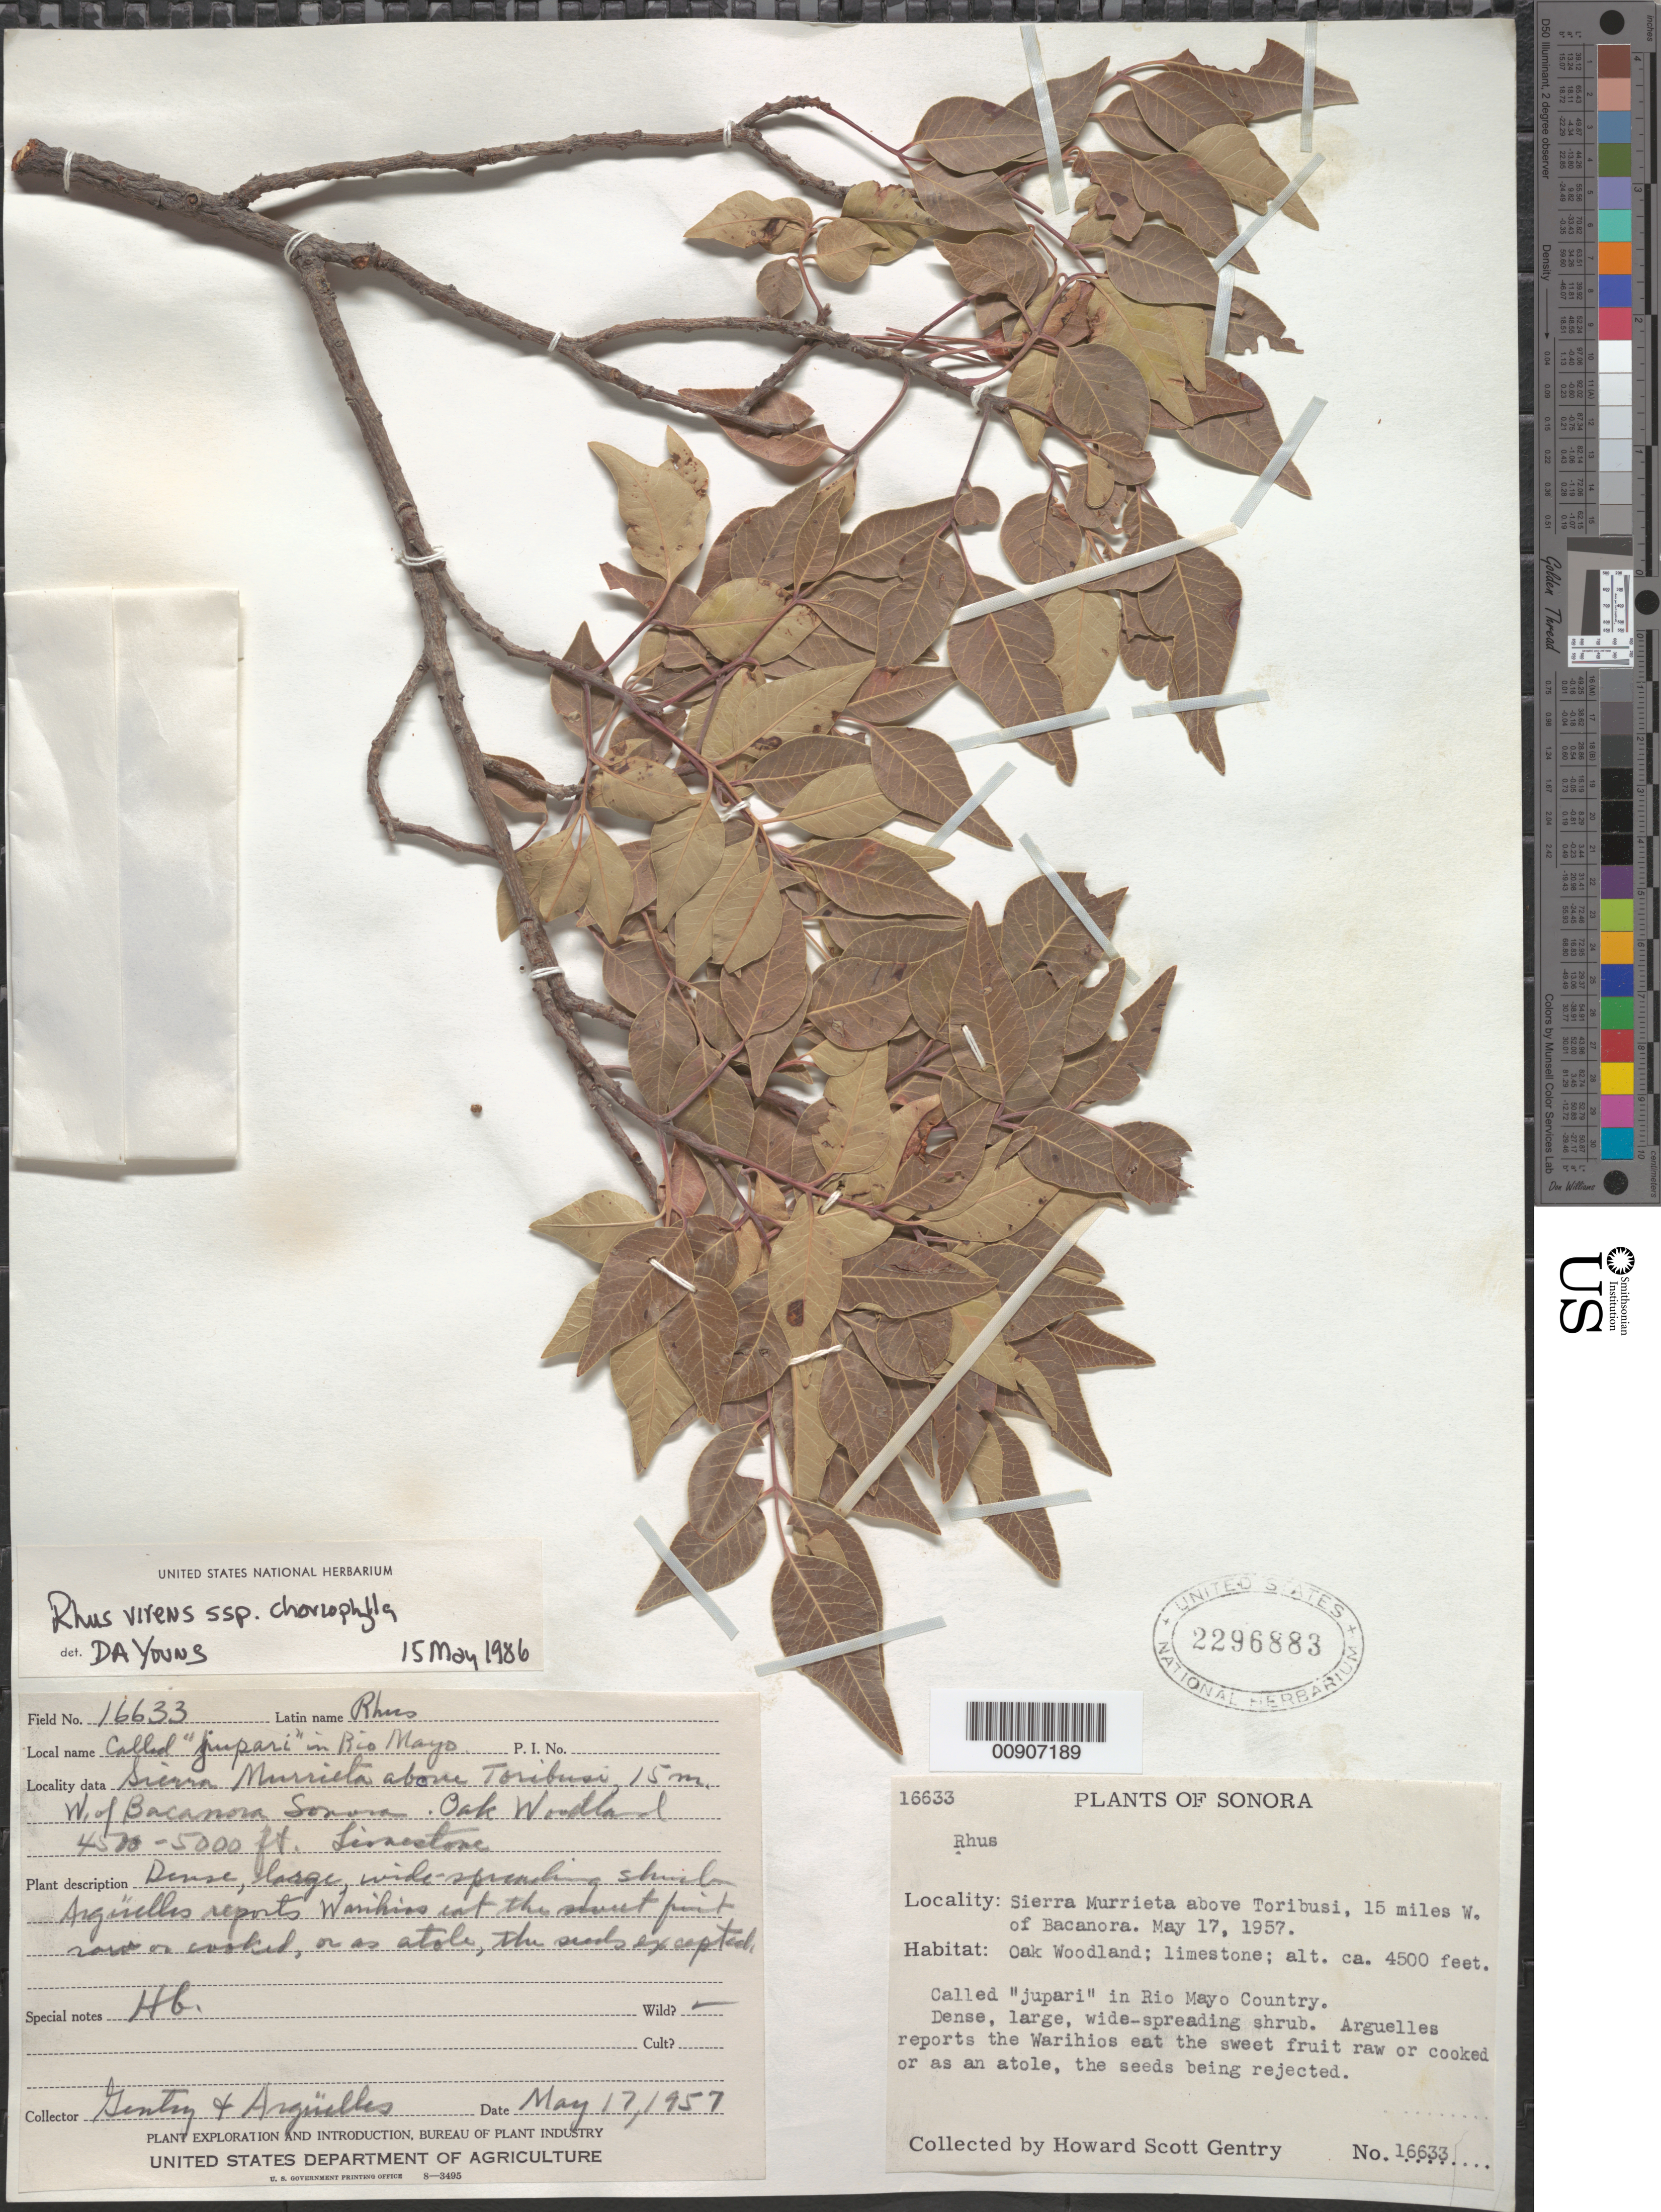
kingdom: Plantae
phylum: Tracheophyta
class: Magnoliopsida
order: Sapindales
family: Anacardiaceae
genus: Rhus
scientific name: Rhus choriophylla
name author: Wooton & Standl.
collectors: H. S. Gentry & Arguelles, --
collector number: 16633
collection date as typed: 17 May 1957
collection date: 1957-05-17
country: Mexico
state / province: Sonora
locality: Sierra Murrieta above Toribusi, 15 miles W. of Bacanora. Sonora.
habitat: Oak Woodland: limestone.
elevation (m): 1372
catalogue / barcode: US 2296883